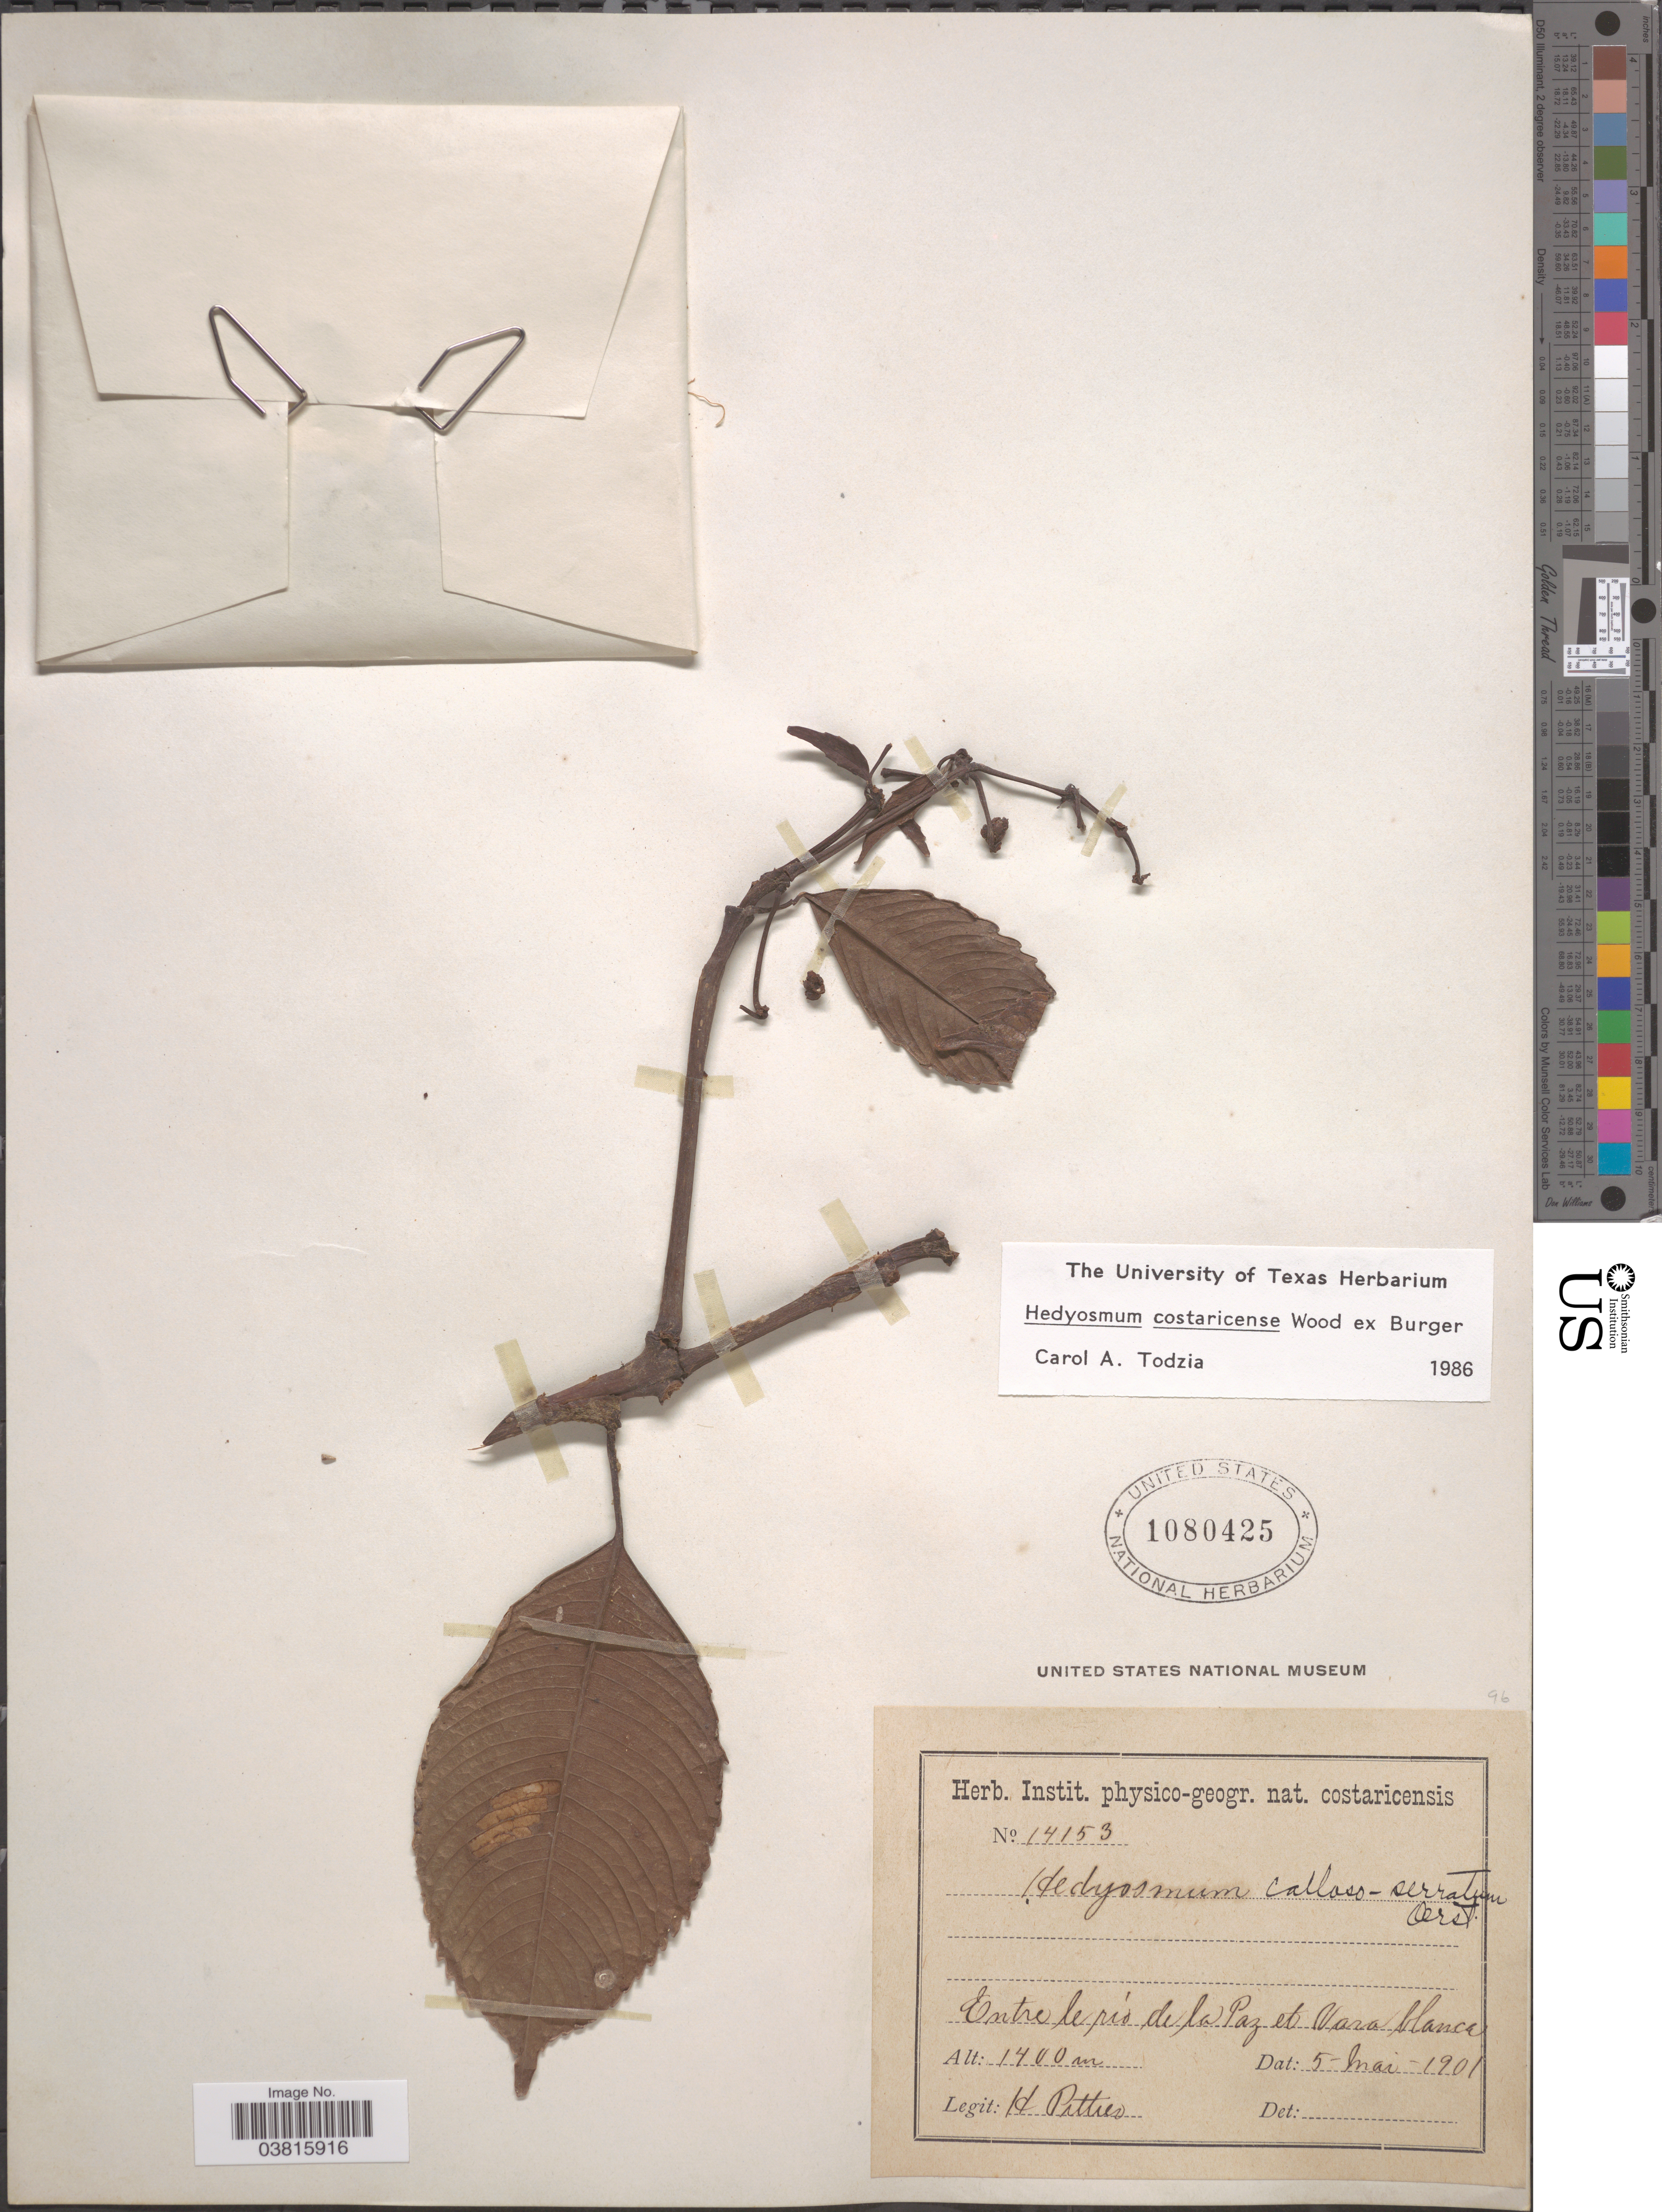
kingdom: Plantae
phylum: Tracheophyta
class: Magnoliopsida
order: Chloranthales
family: Chloranthaceae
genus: Hedyosmum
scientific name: Hedyosmum costaricense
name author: C.E. Wood ex W.C. Burger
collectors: H. F. Pittier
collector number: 14153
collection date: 1901-05-05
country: Costa Rica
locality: Entre le río de La Paz et Vara Blanca.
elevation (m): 1400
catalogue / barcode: US 1080425